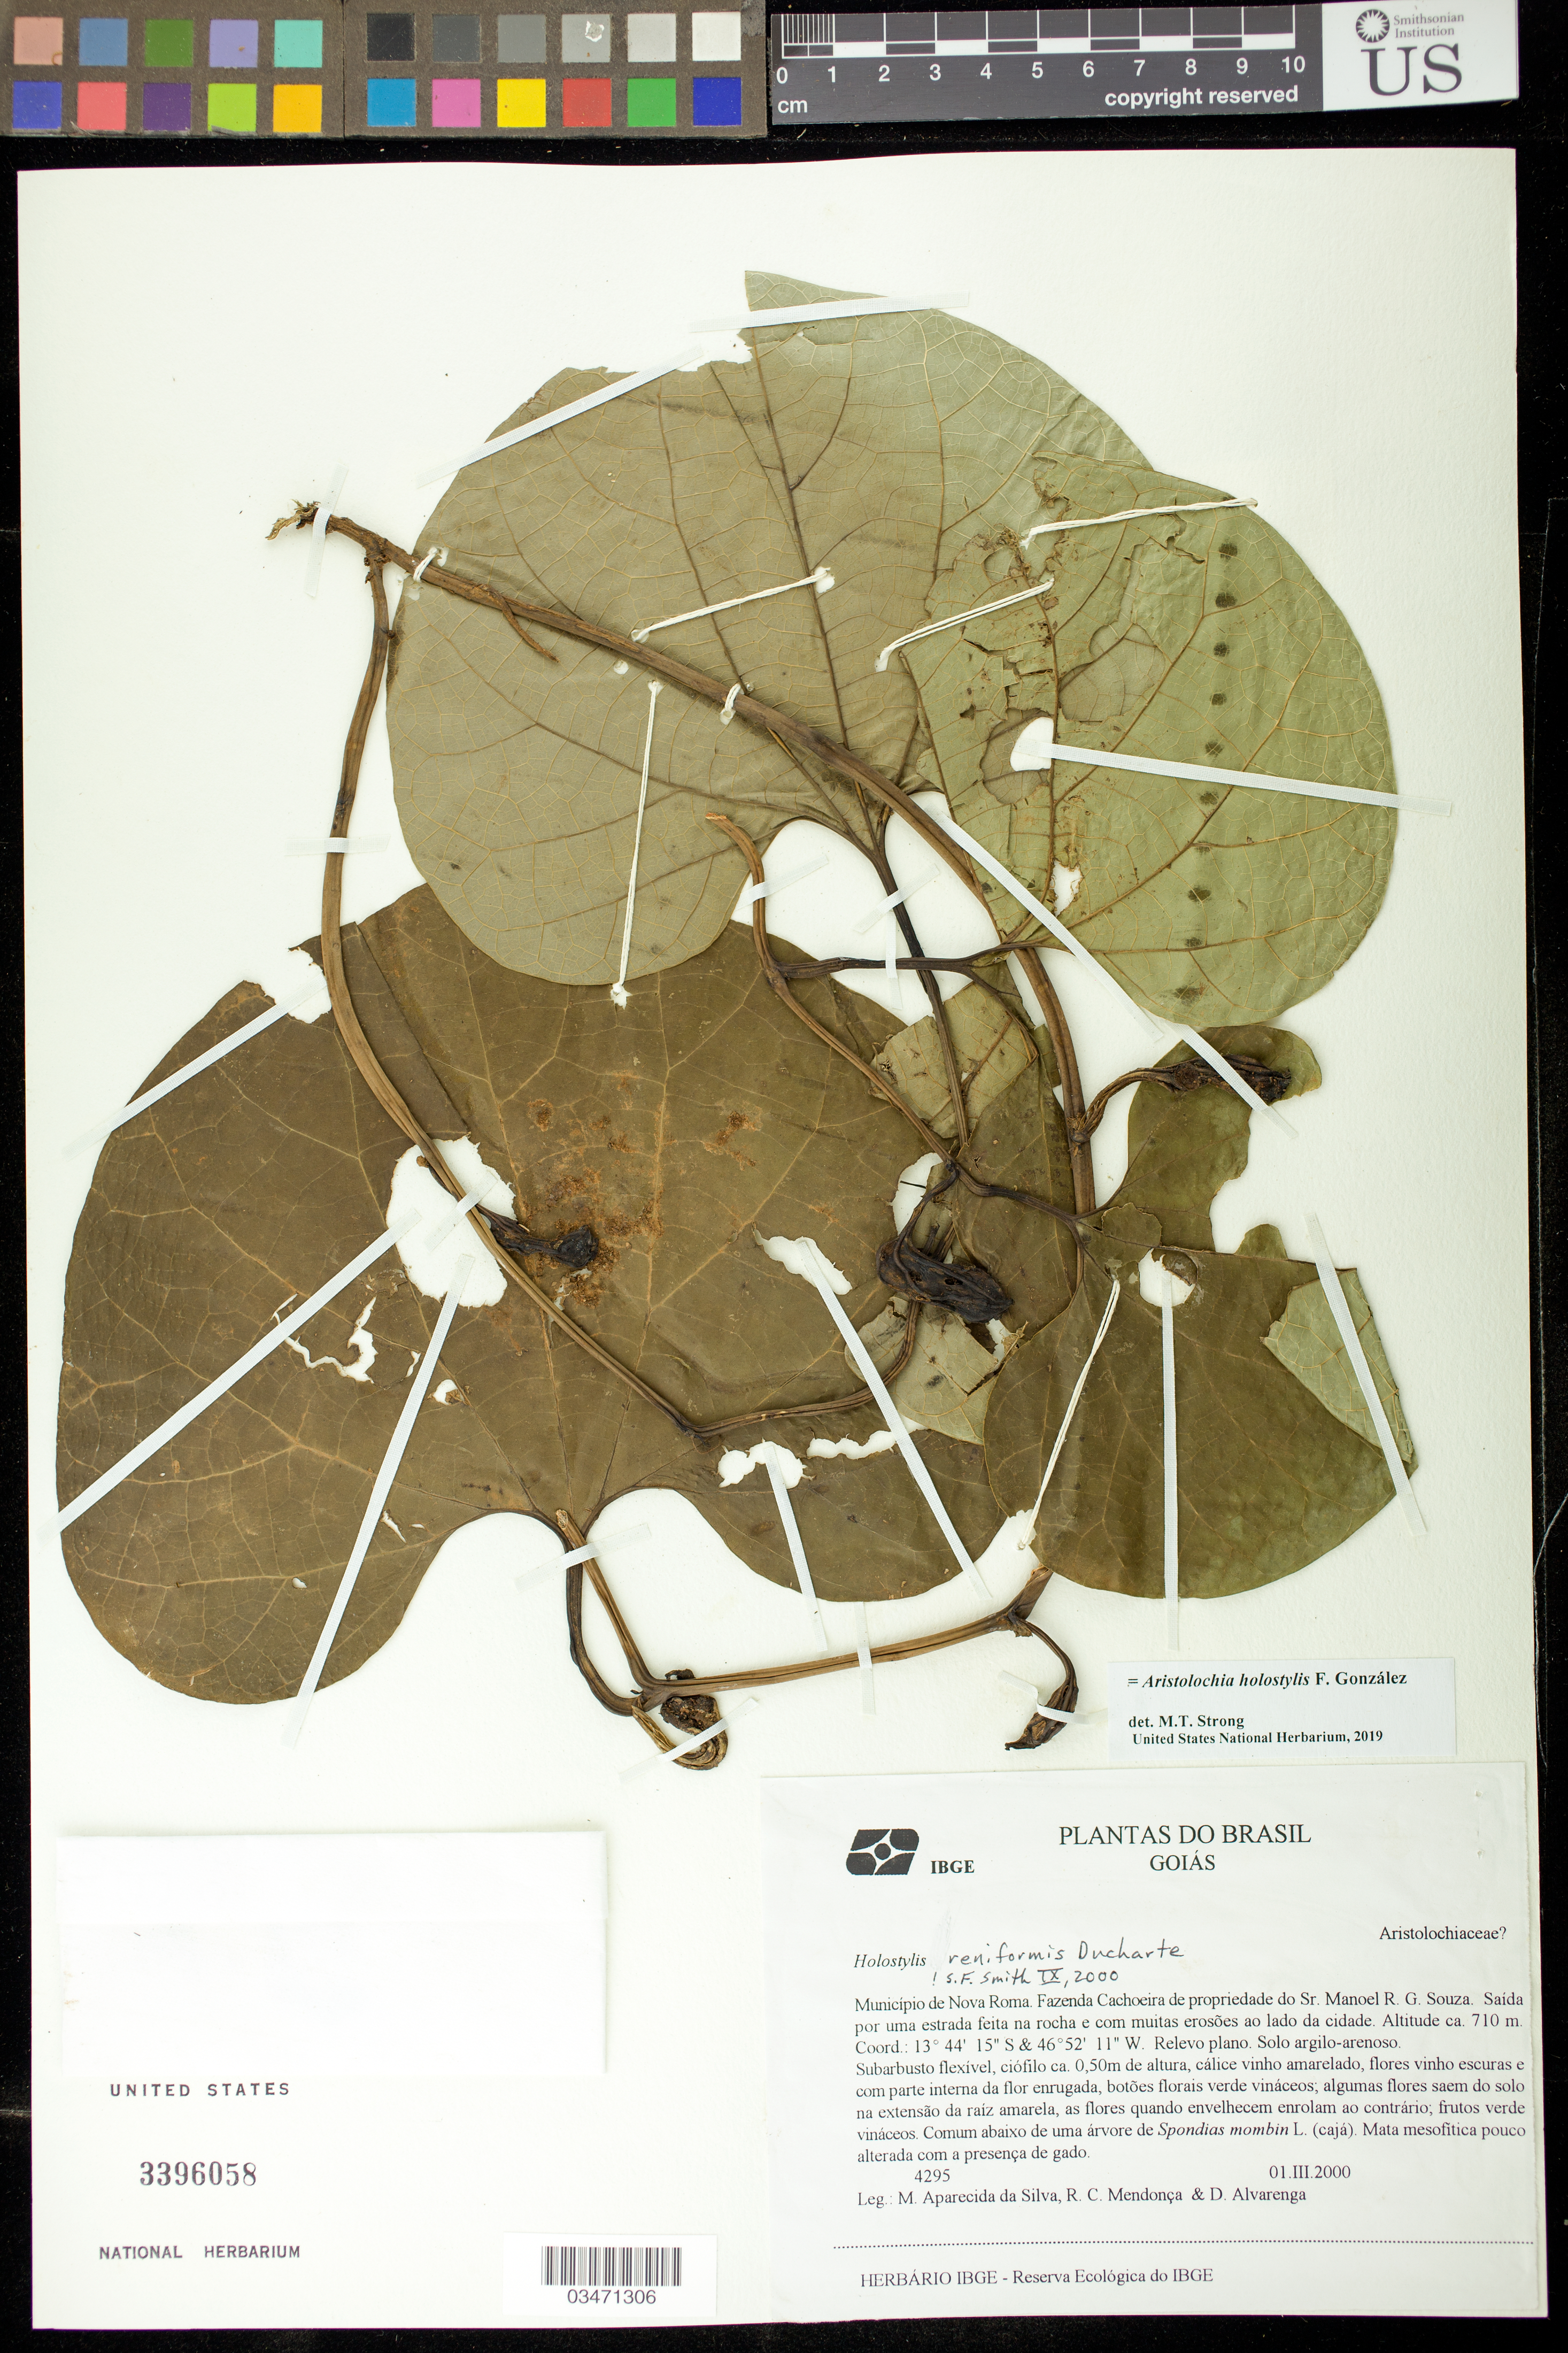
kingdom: Plantae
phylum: Tracheophyta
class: Magnoliopsida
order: Piperales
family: Aristolochiaceae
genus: Aristolochia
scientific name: Aristolochia holostylis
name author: F. González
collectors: M. A. Silva, F. R. Mendonca & D. Alvarenga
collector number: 4295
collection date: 2000-03-01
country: Brazil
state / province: Goiás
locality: Municipio de Nova Roma. Fazenda Cachoeira de propriedade do Sr. Manoel R. G. Souza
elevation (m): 710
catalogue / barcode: US 3396058